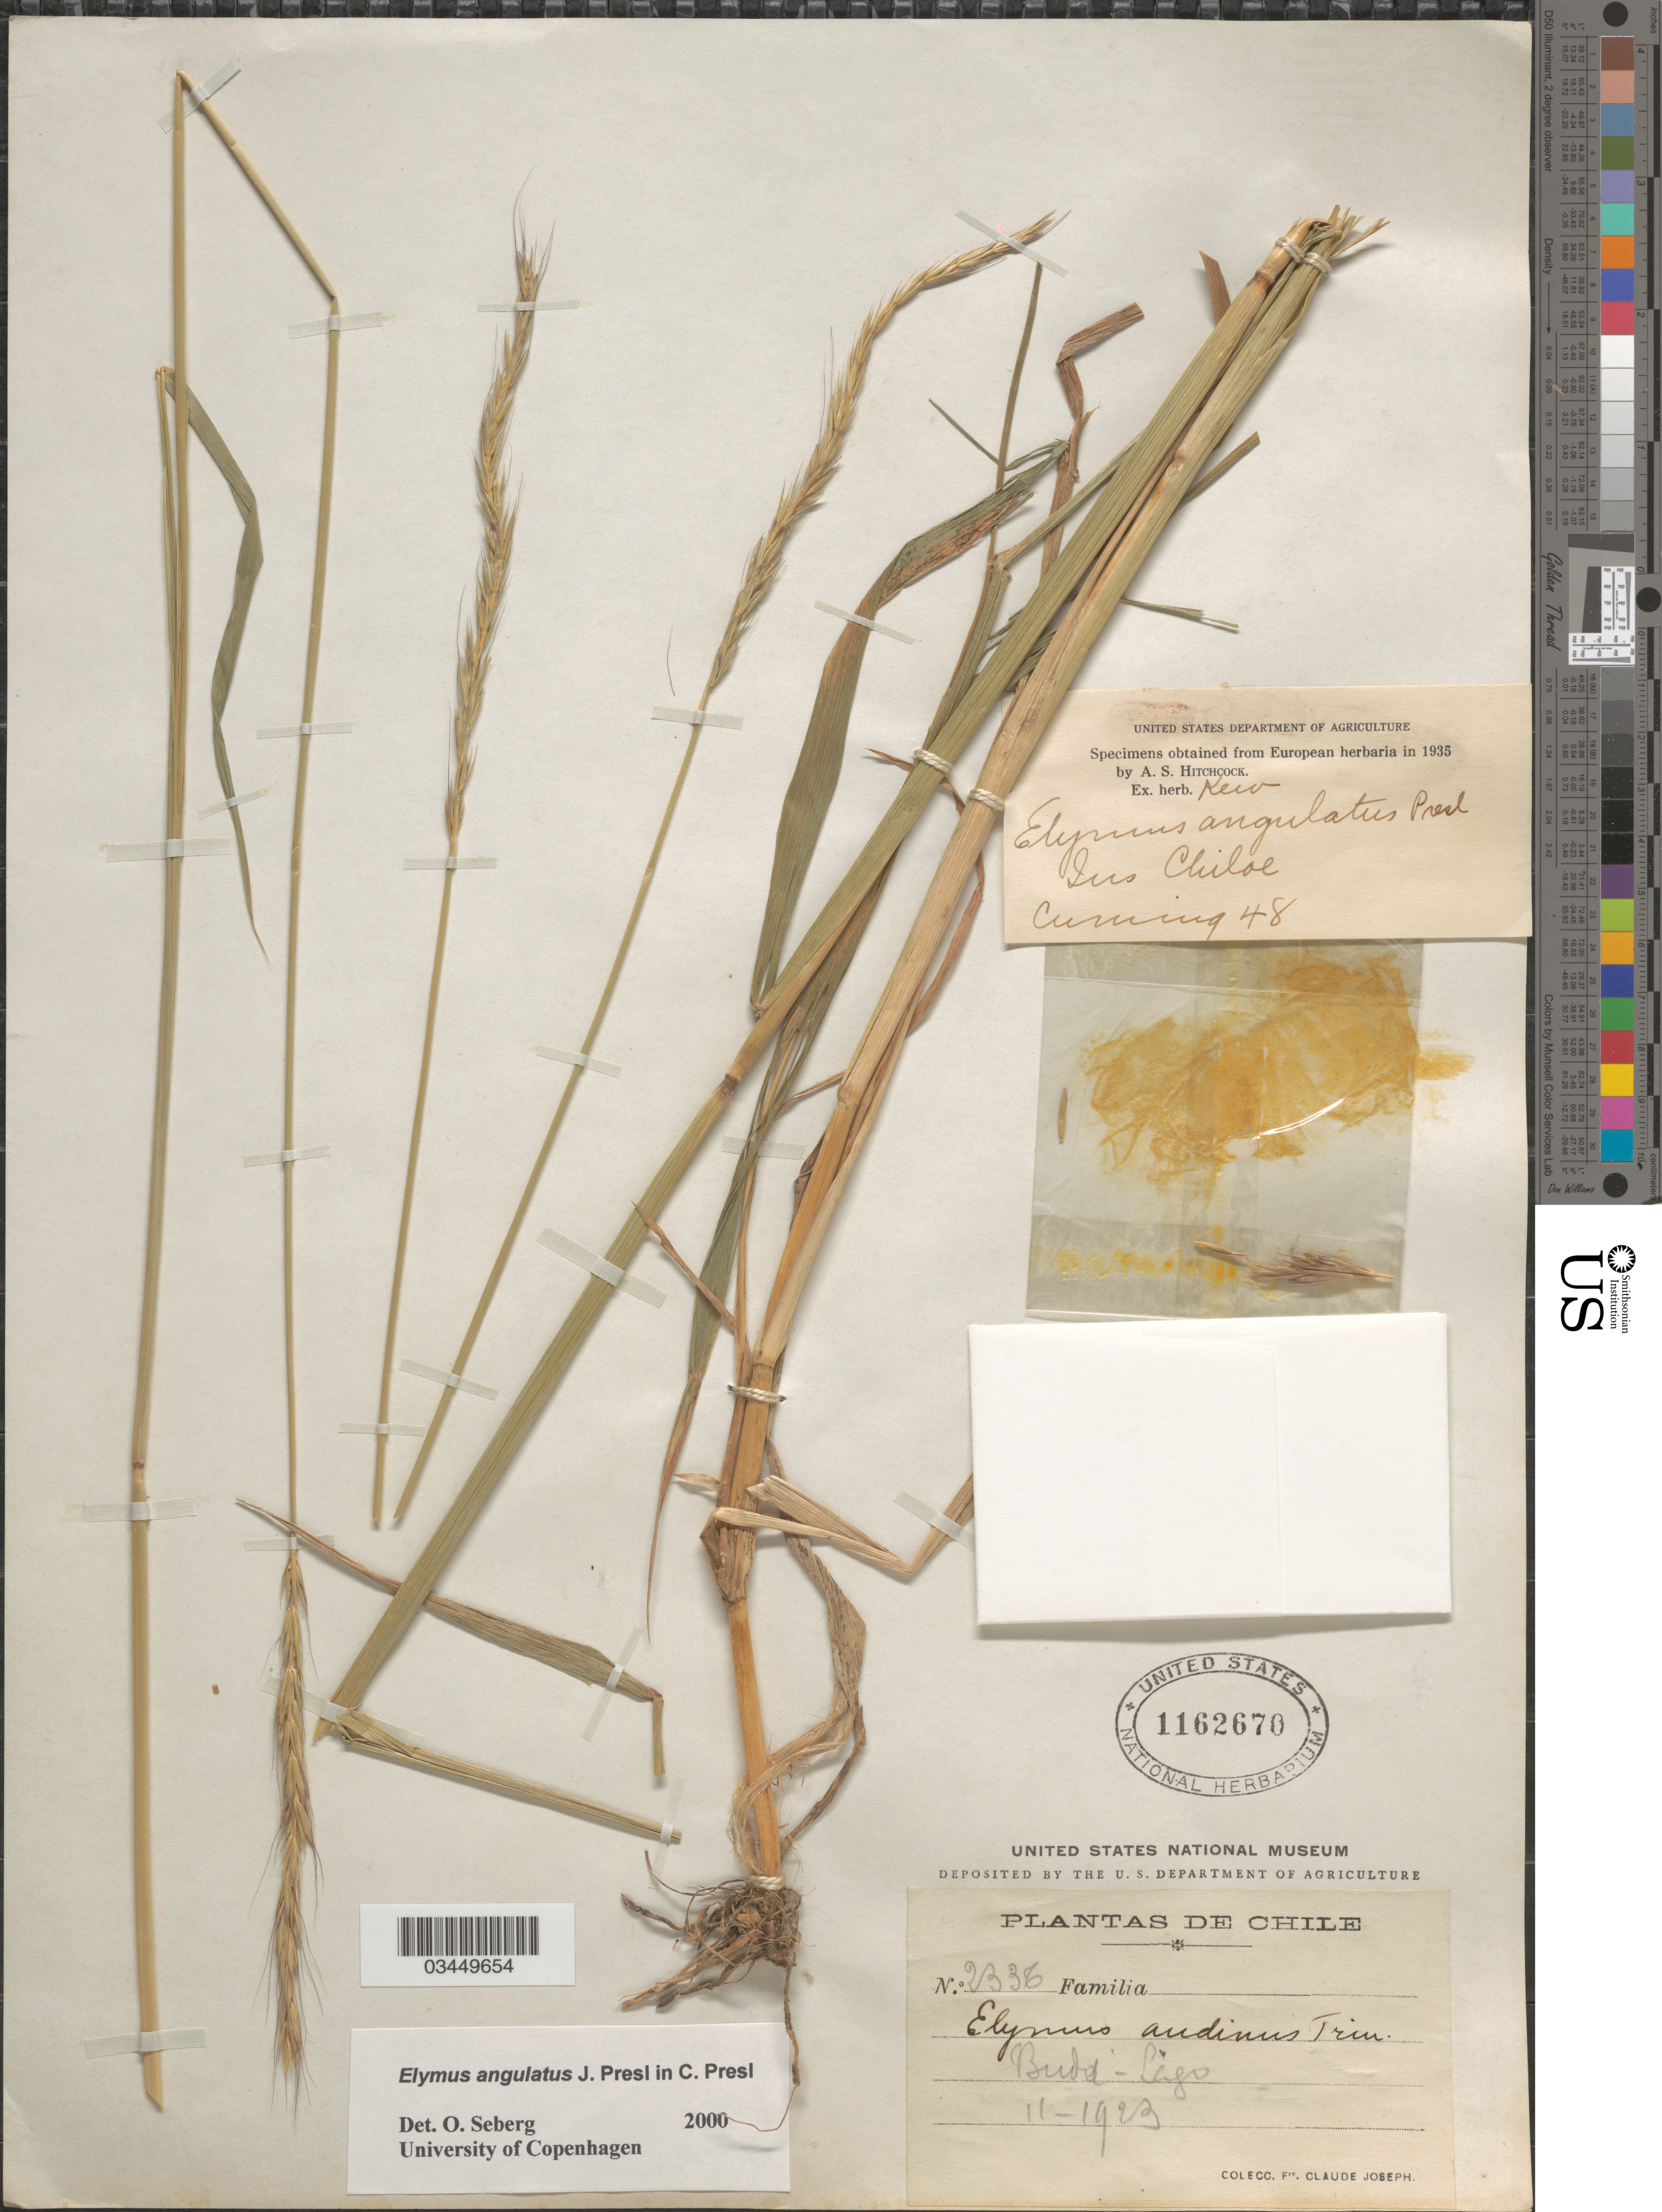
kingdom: Plantae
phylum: Tracheophyta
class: Liliopsida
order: Poales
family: Poaceae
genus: Elymus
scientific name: Elymus angulatus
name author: J. Presl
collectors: Bro. Claude-Joseph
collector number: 2336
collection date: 1923-11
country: Chile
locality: Buda-Lago.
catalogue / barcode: US 1162670